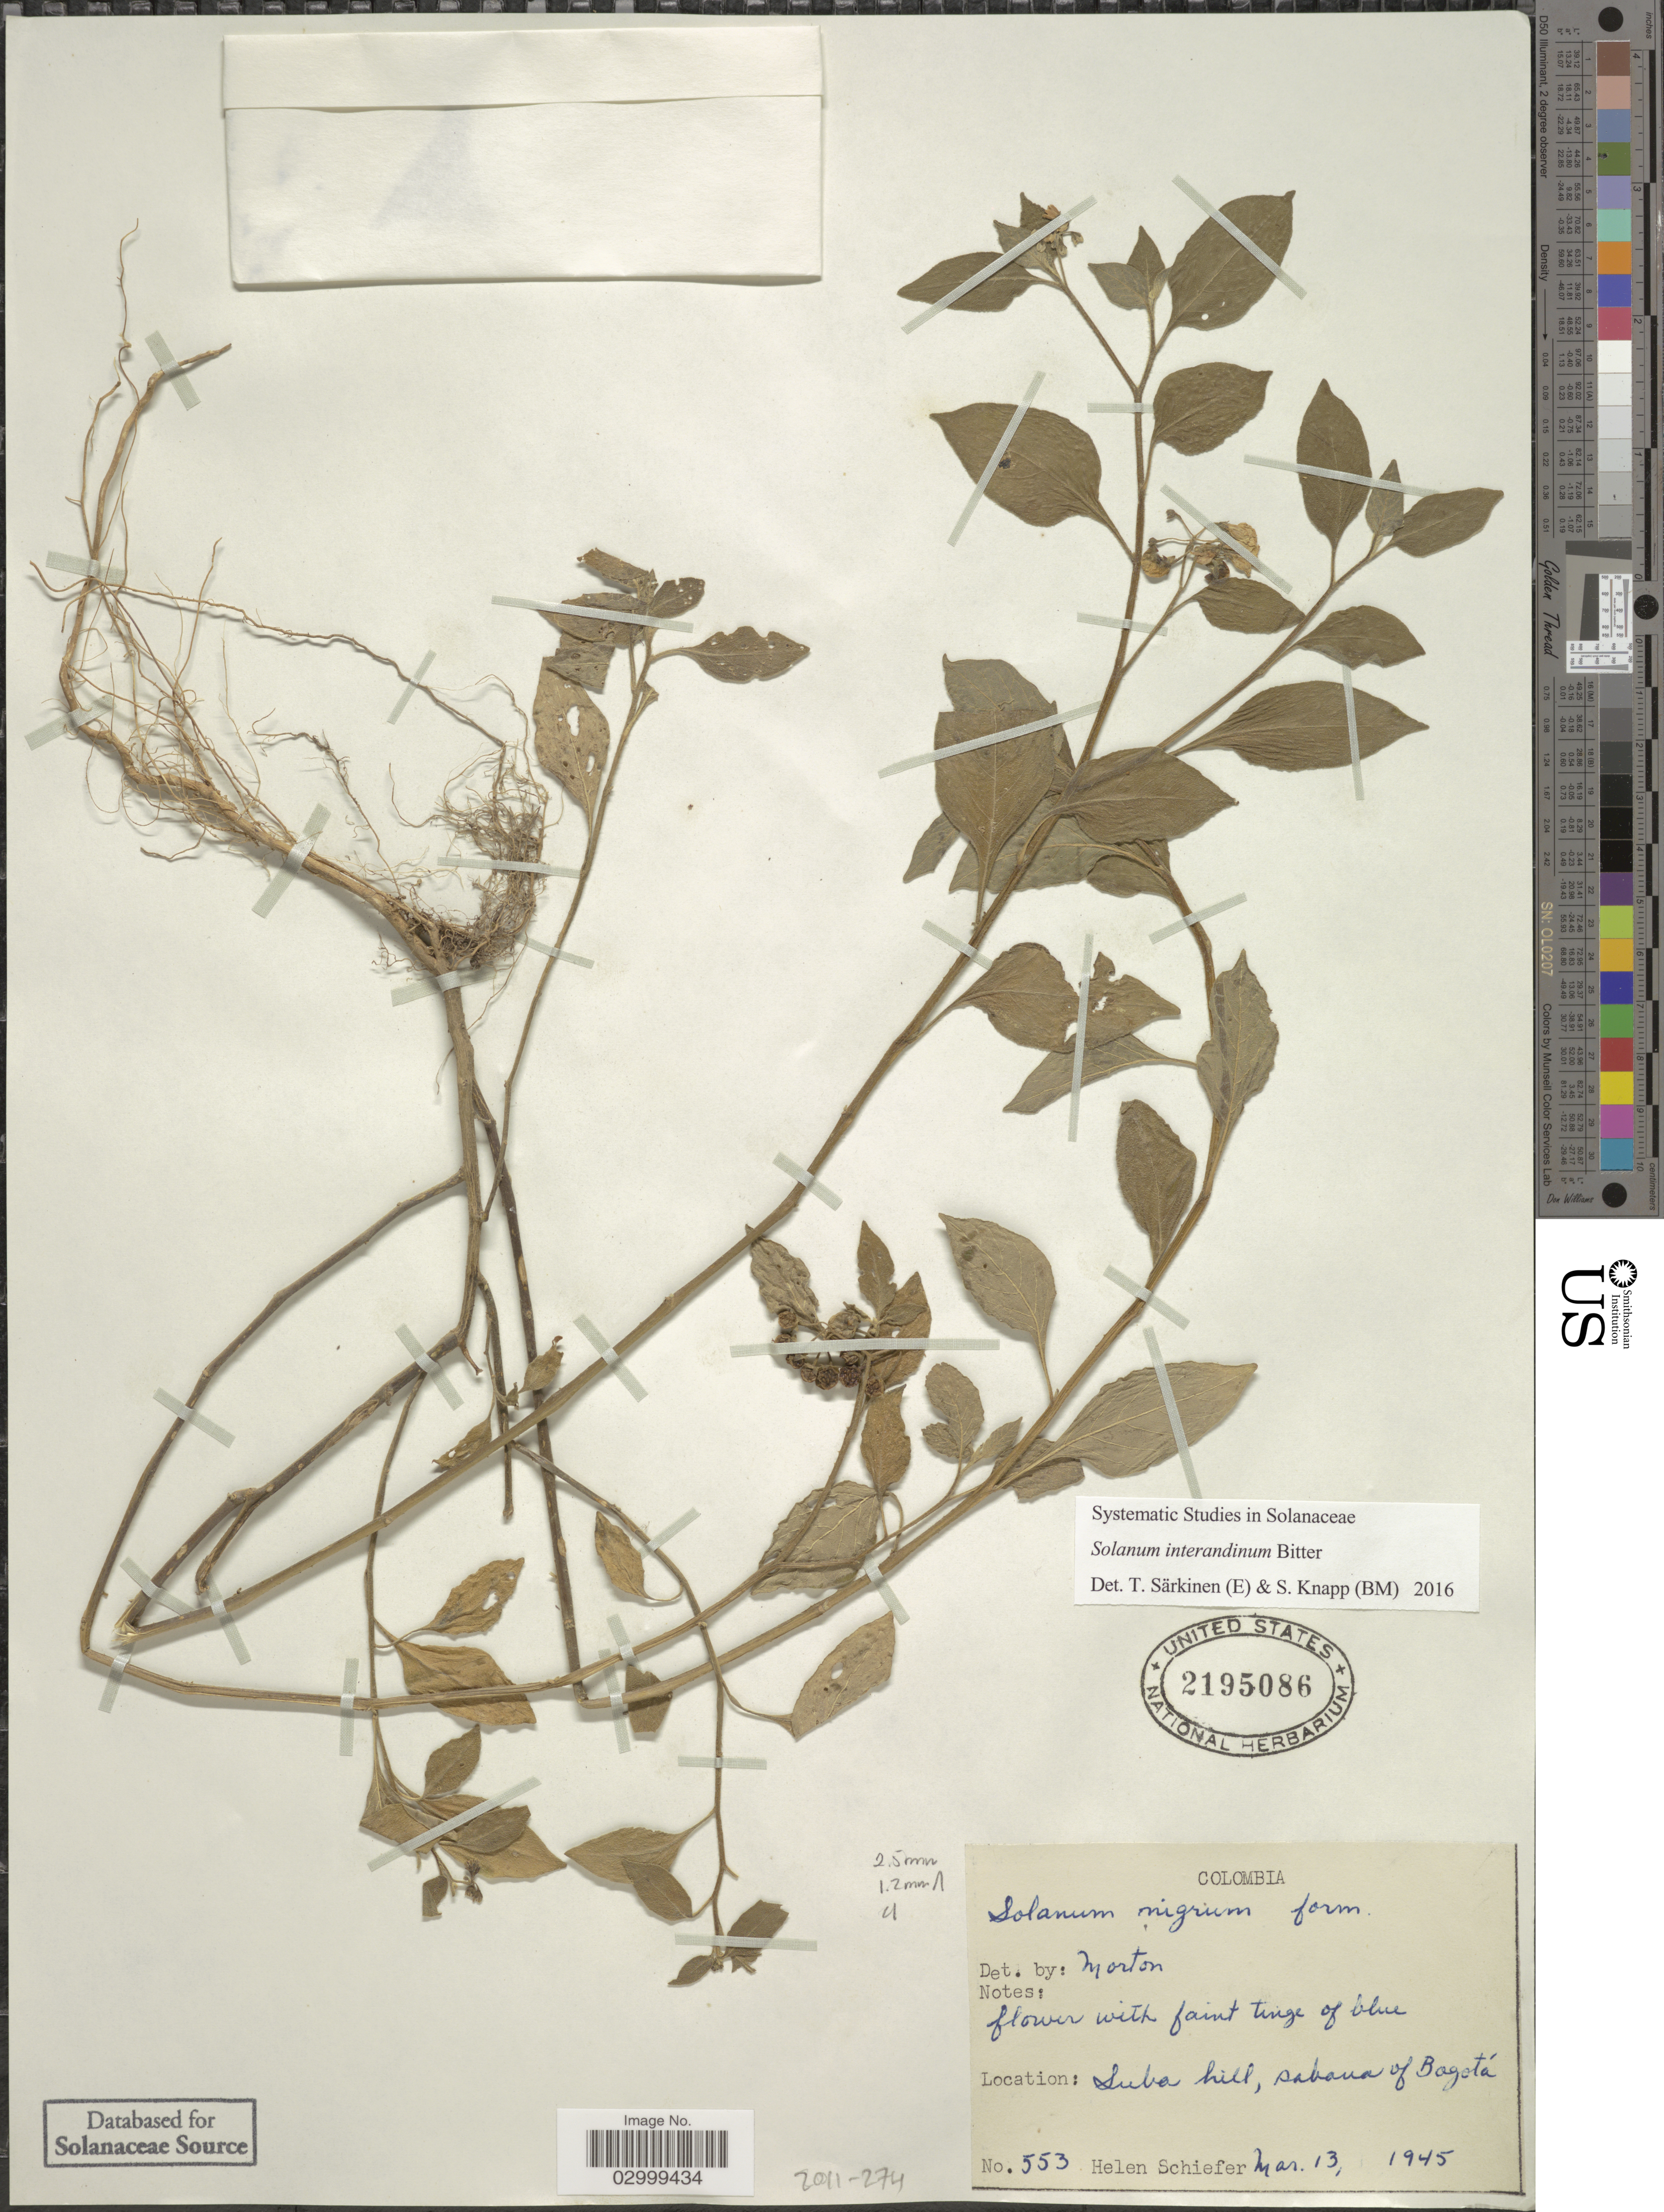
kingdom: Plantae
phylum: Tracheophyta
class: Magnoliopsida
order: Solanales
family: Solanaceae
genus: Solanum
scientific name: Solanum interandinum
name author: Bitter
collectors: H. Schiefer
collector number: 553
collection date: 1945-03-13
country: Colombia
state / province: Bogota D.C.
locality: Suba hill, sabana of Bogotá.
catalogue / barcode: US 2195086